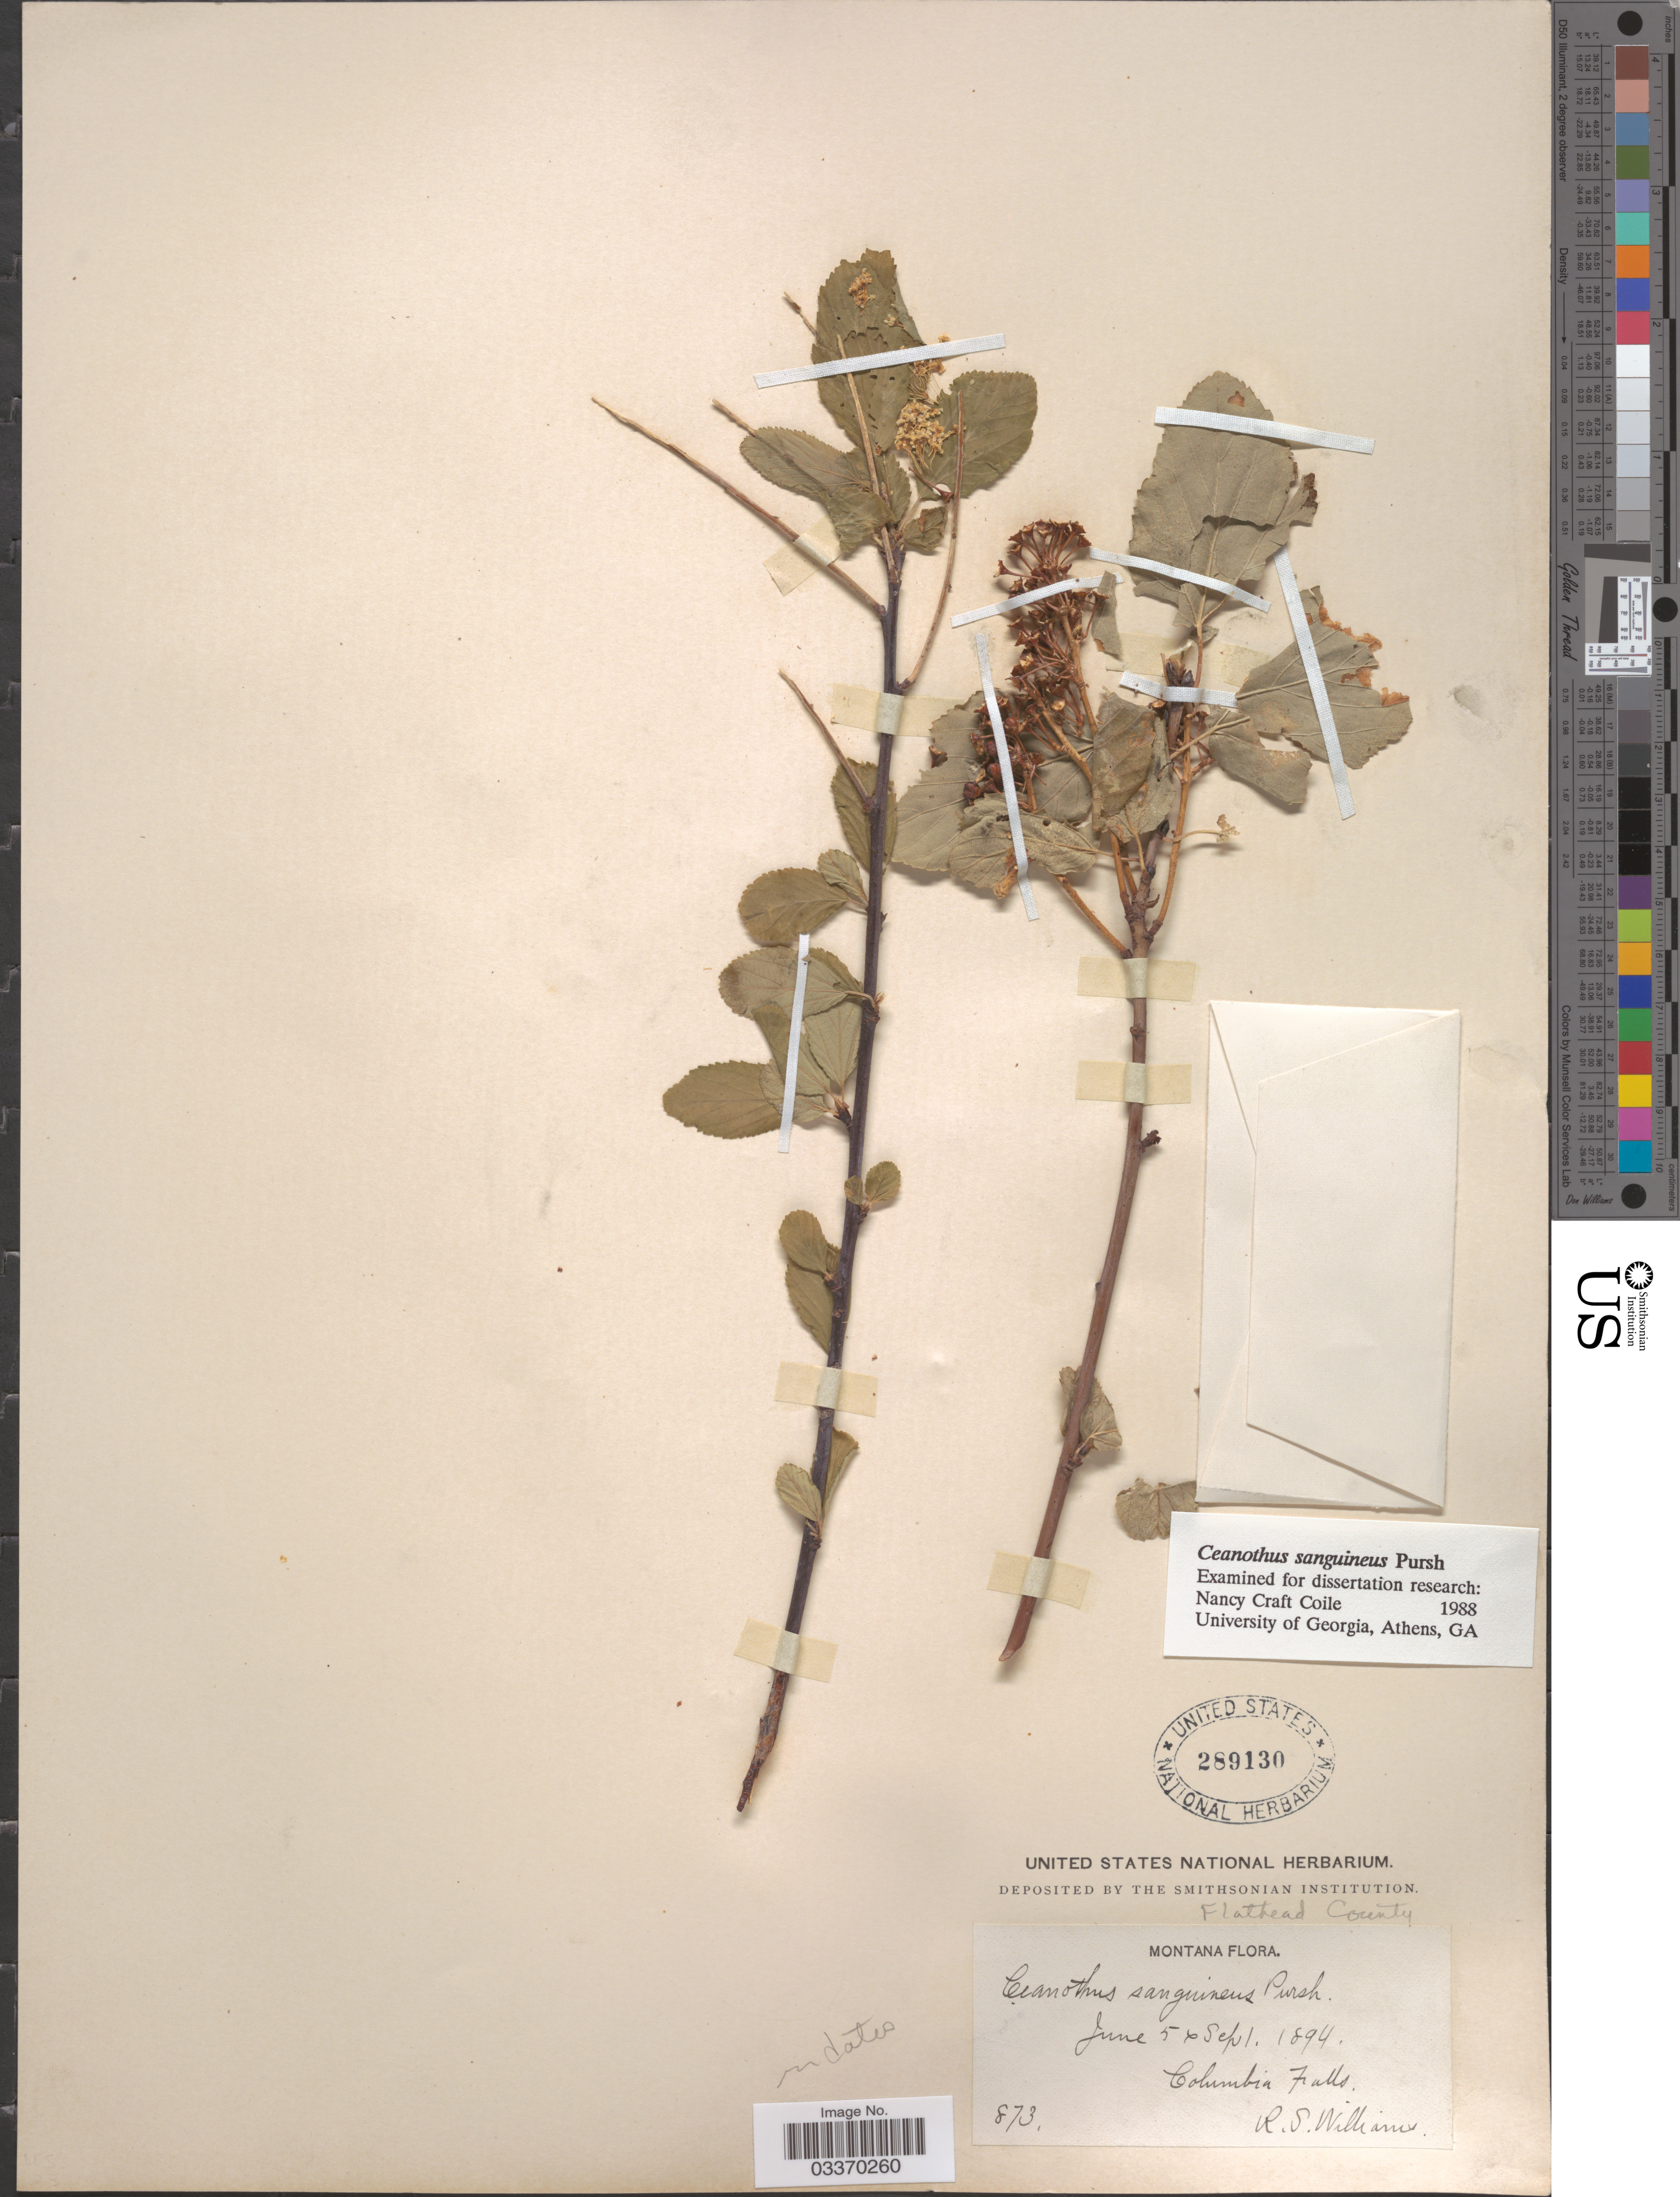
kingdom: Plantae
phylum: Tracheophyta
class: Magnoliopsida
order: Rosales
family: Rhamnaceae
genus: Ceanothus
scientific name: Ceanothus sanguineus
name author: Pursh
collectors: R. S. Williams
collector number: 873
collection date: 1894-06-05/1894-09-01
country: United States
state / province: Montana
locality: Flathead County, Columbia Falls.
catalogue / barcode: US 289130